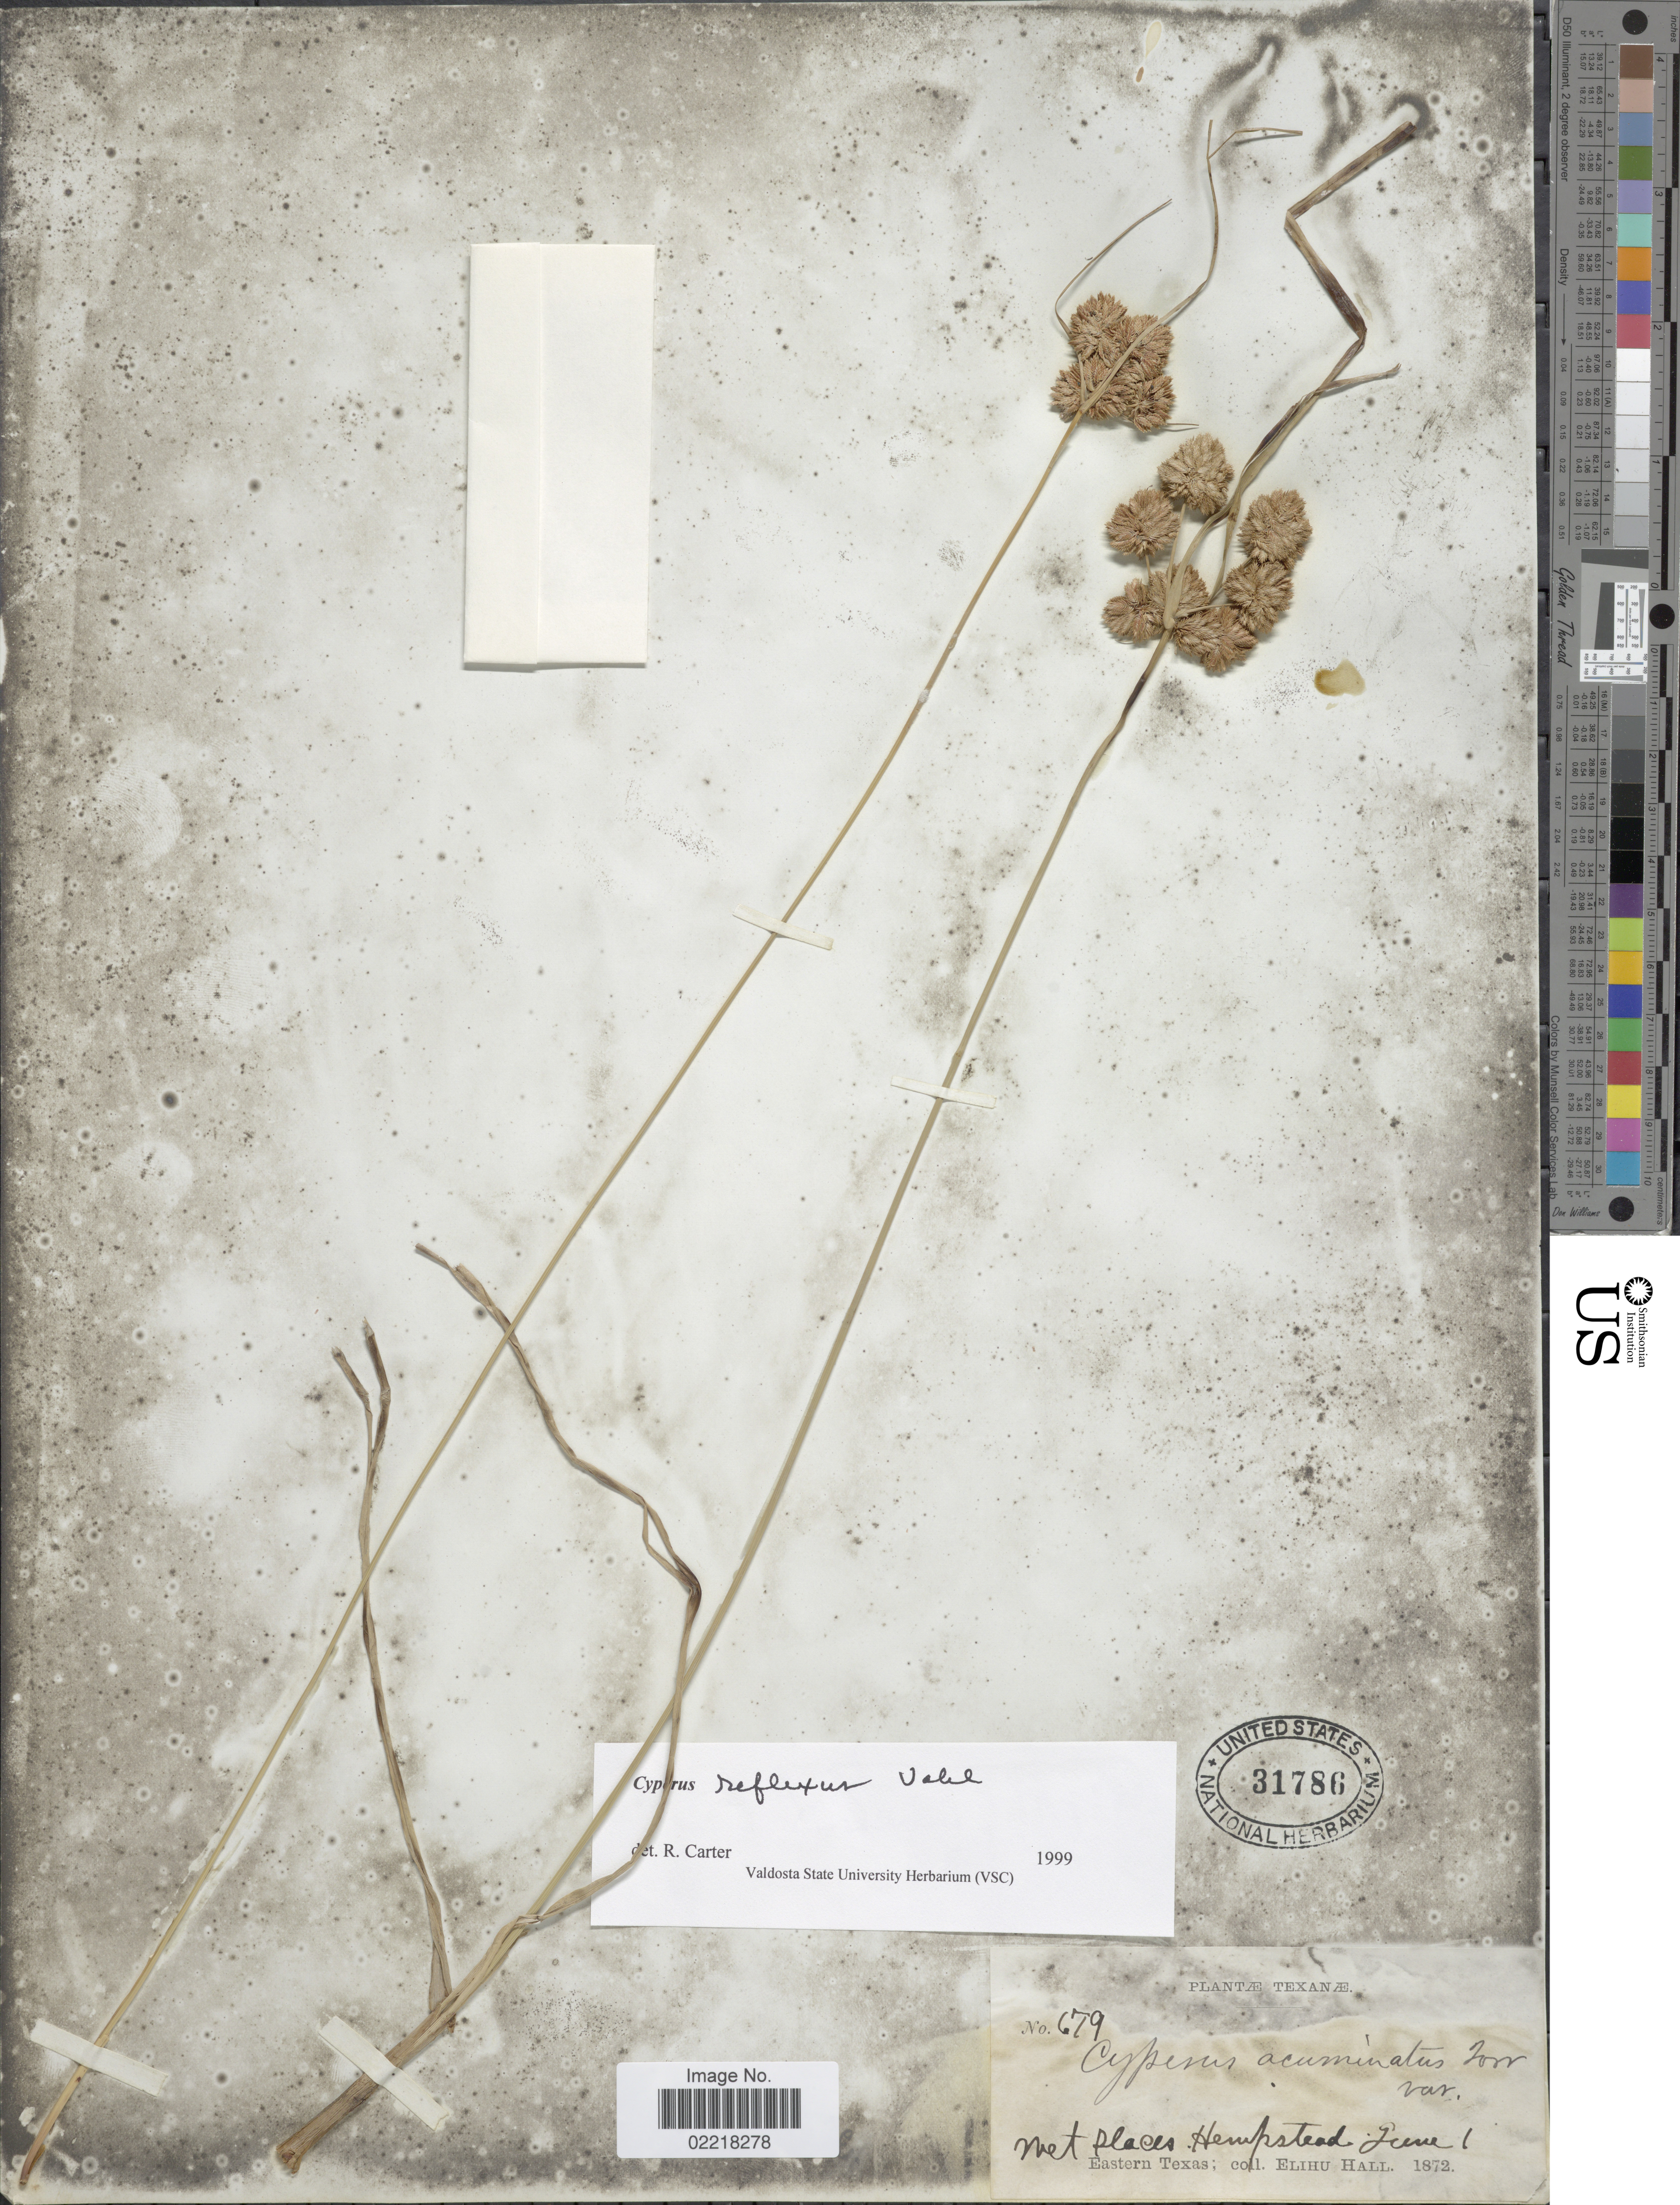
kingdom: Plantae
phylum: Tracheophyta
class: Liliopsida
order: Poales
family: Cyperaceae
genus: Cyperus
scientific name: Cyperus reflexus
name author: Vahl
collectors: E. Hall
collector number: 679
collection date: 1872-06-01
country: United States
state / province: Texas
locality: Hempstead, Eastern Texas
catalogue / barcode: US 31786